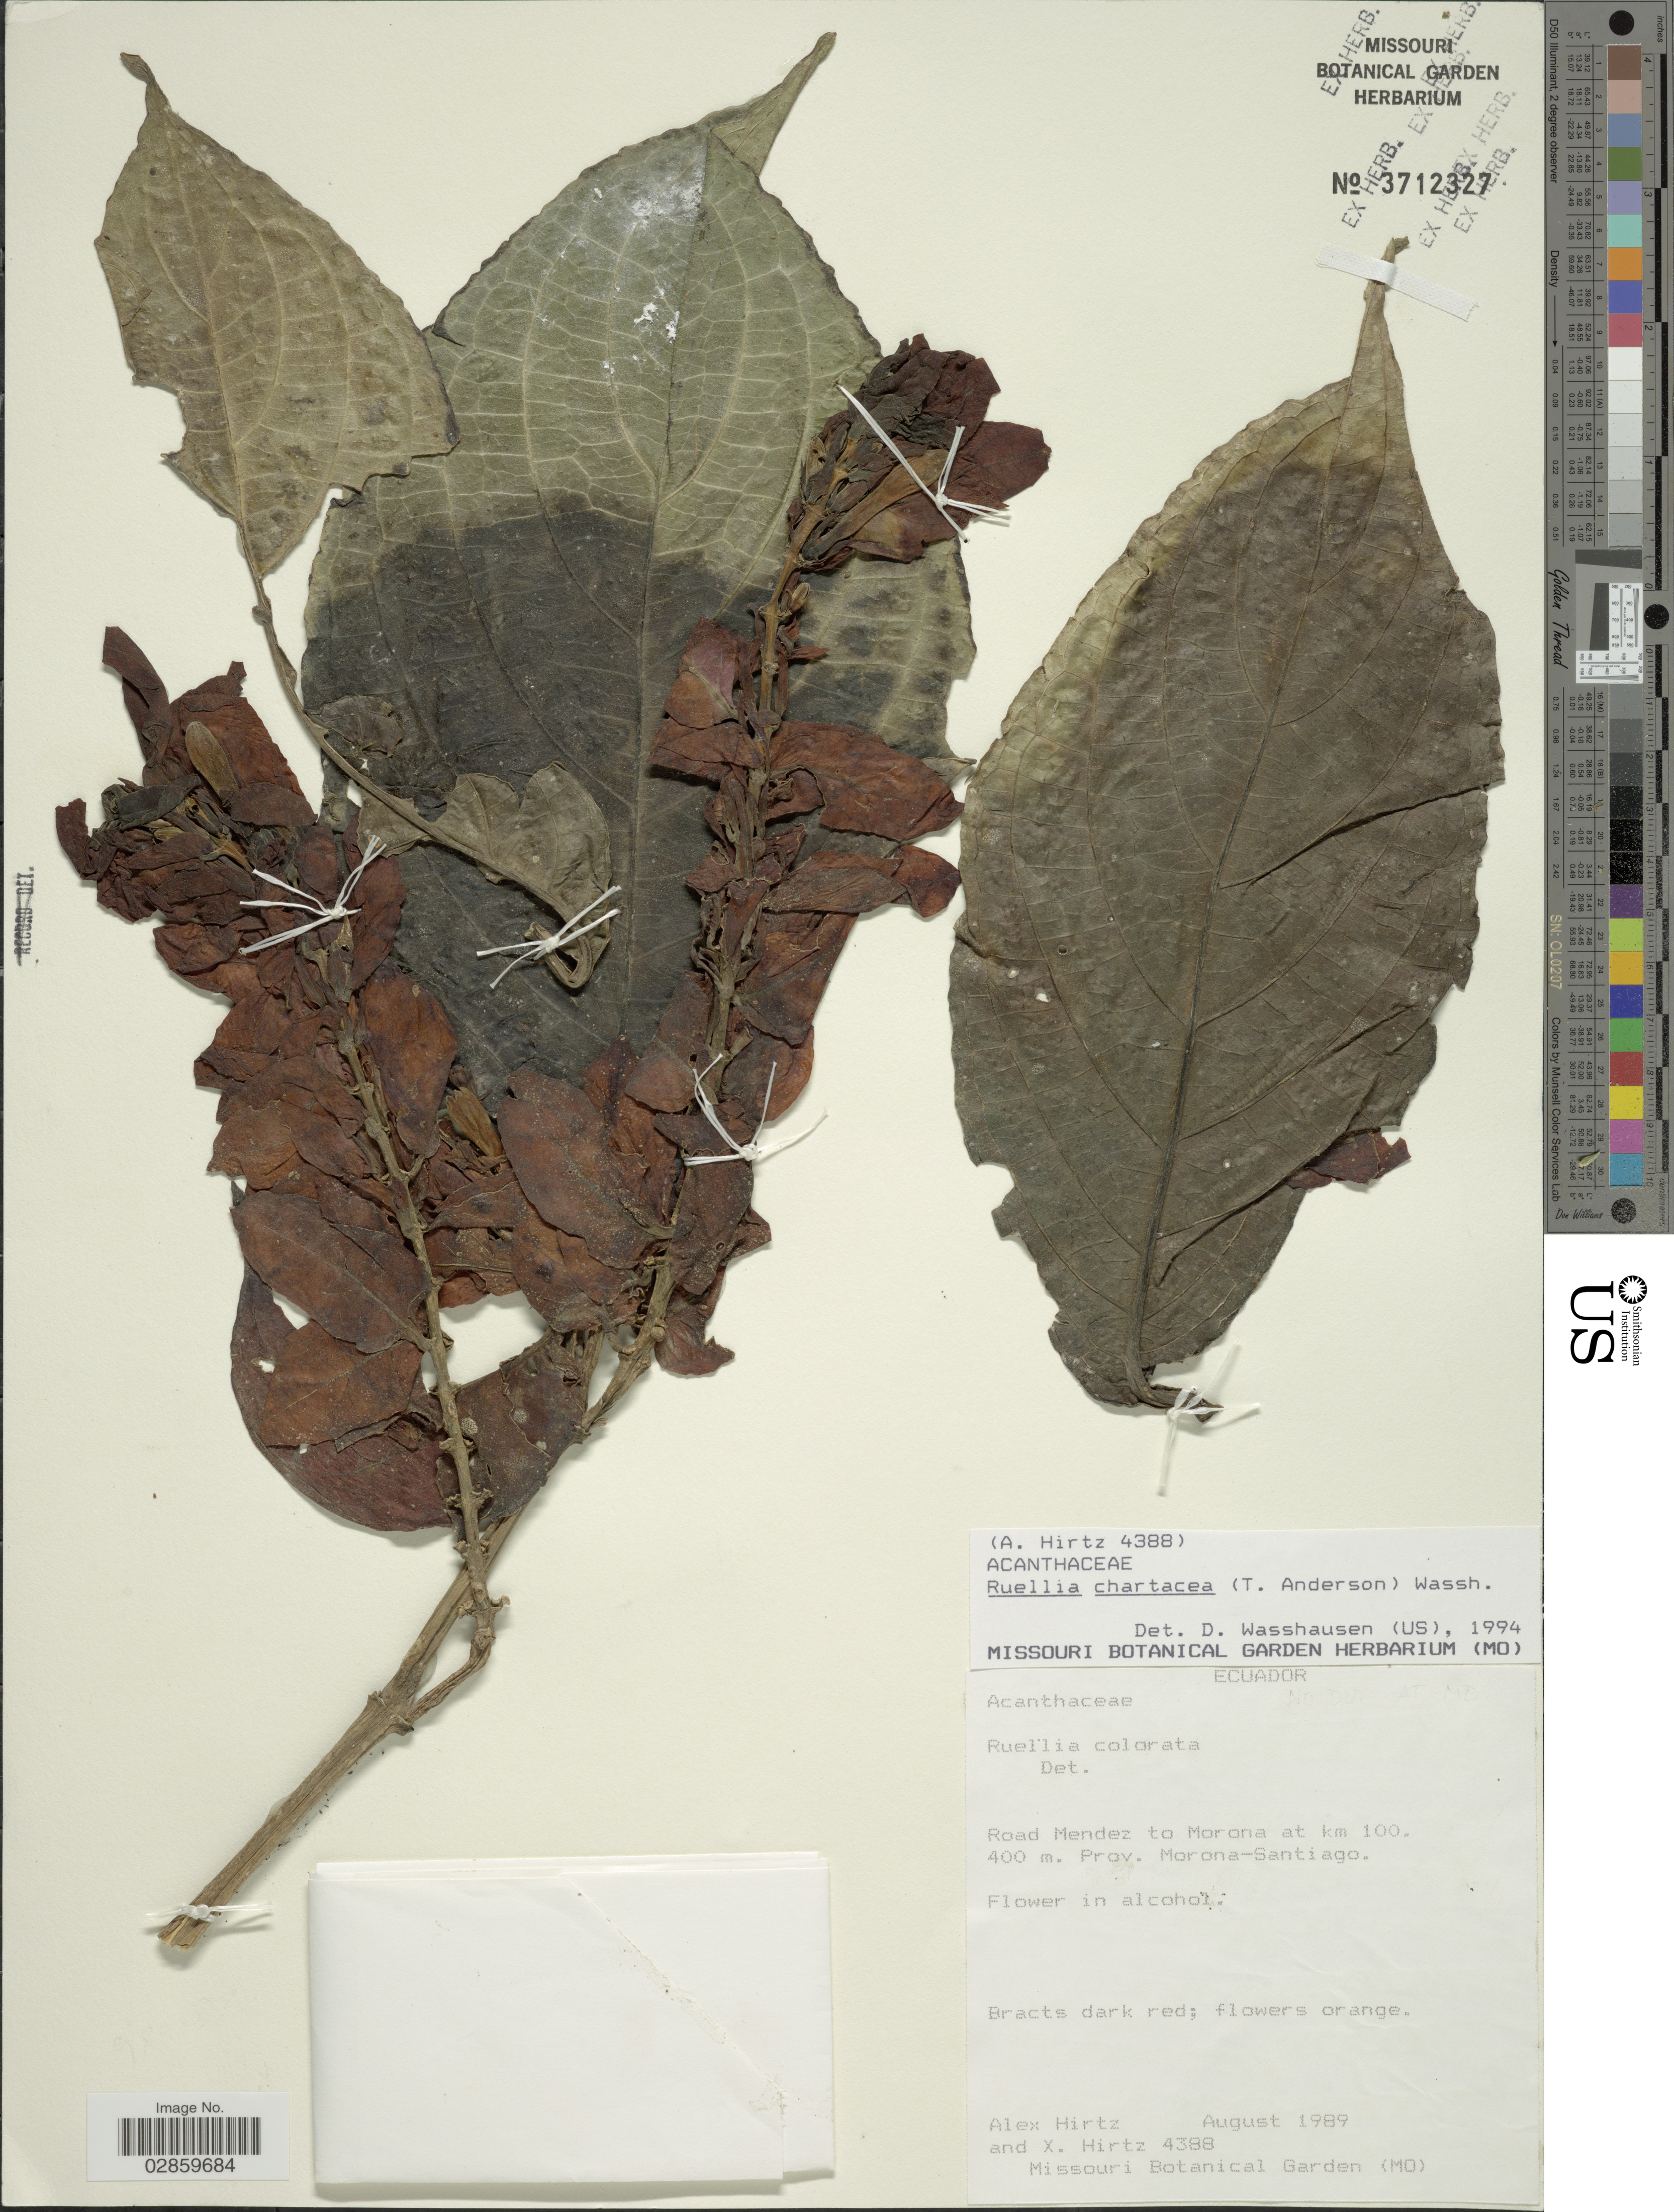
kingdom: Plantae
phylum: Tracheophyta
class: Magnoliopsida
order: Lamiales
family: Acanthaceae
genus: Ruellia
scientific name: Ruellia chartacea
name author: (T. Anderson) Wassh.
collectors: A. Hirtz & X. Hirtz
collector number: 4388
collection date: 1989-08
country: Ecuador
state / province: Morona-Santiago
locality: Road Mendez to Morona at km 100.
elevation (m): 400